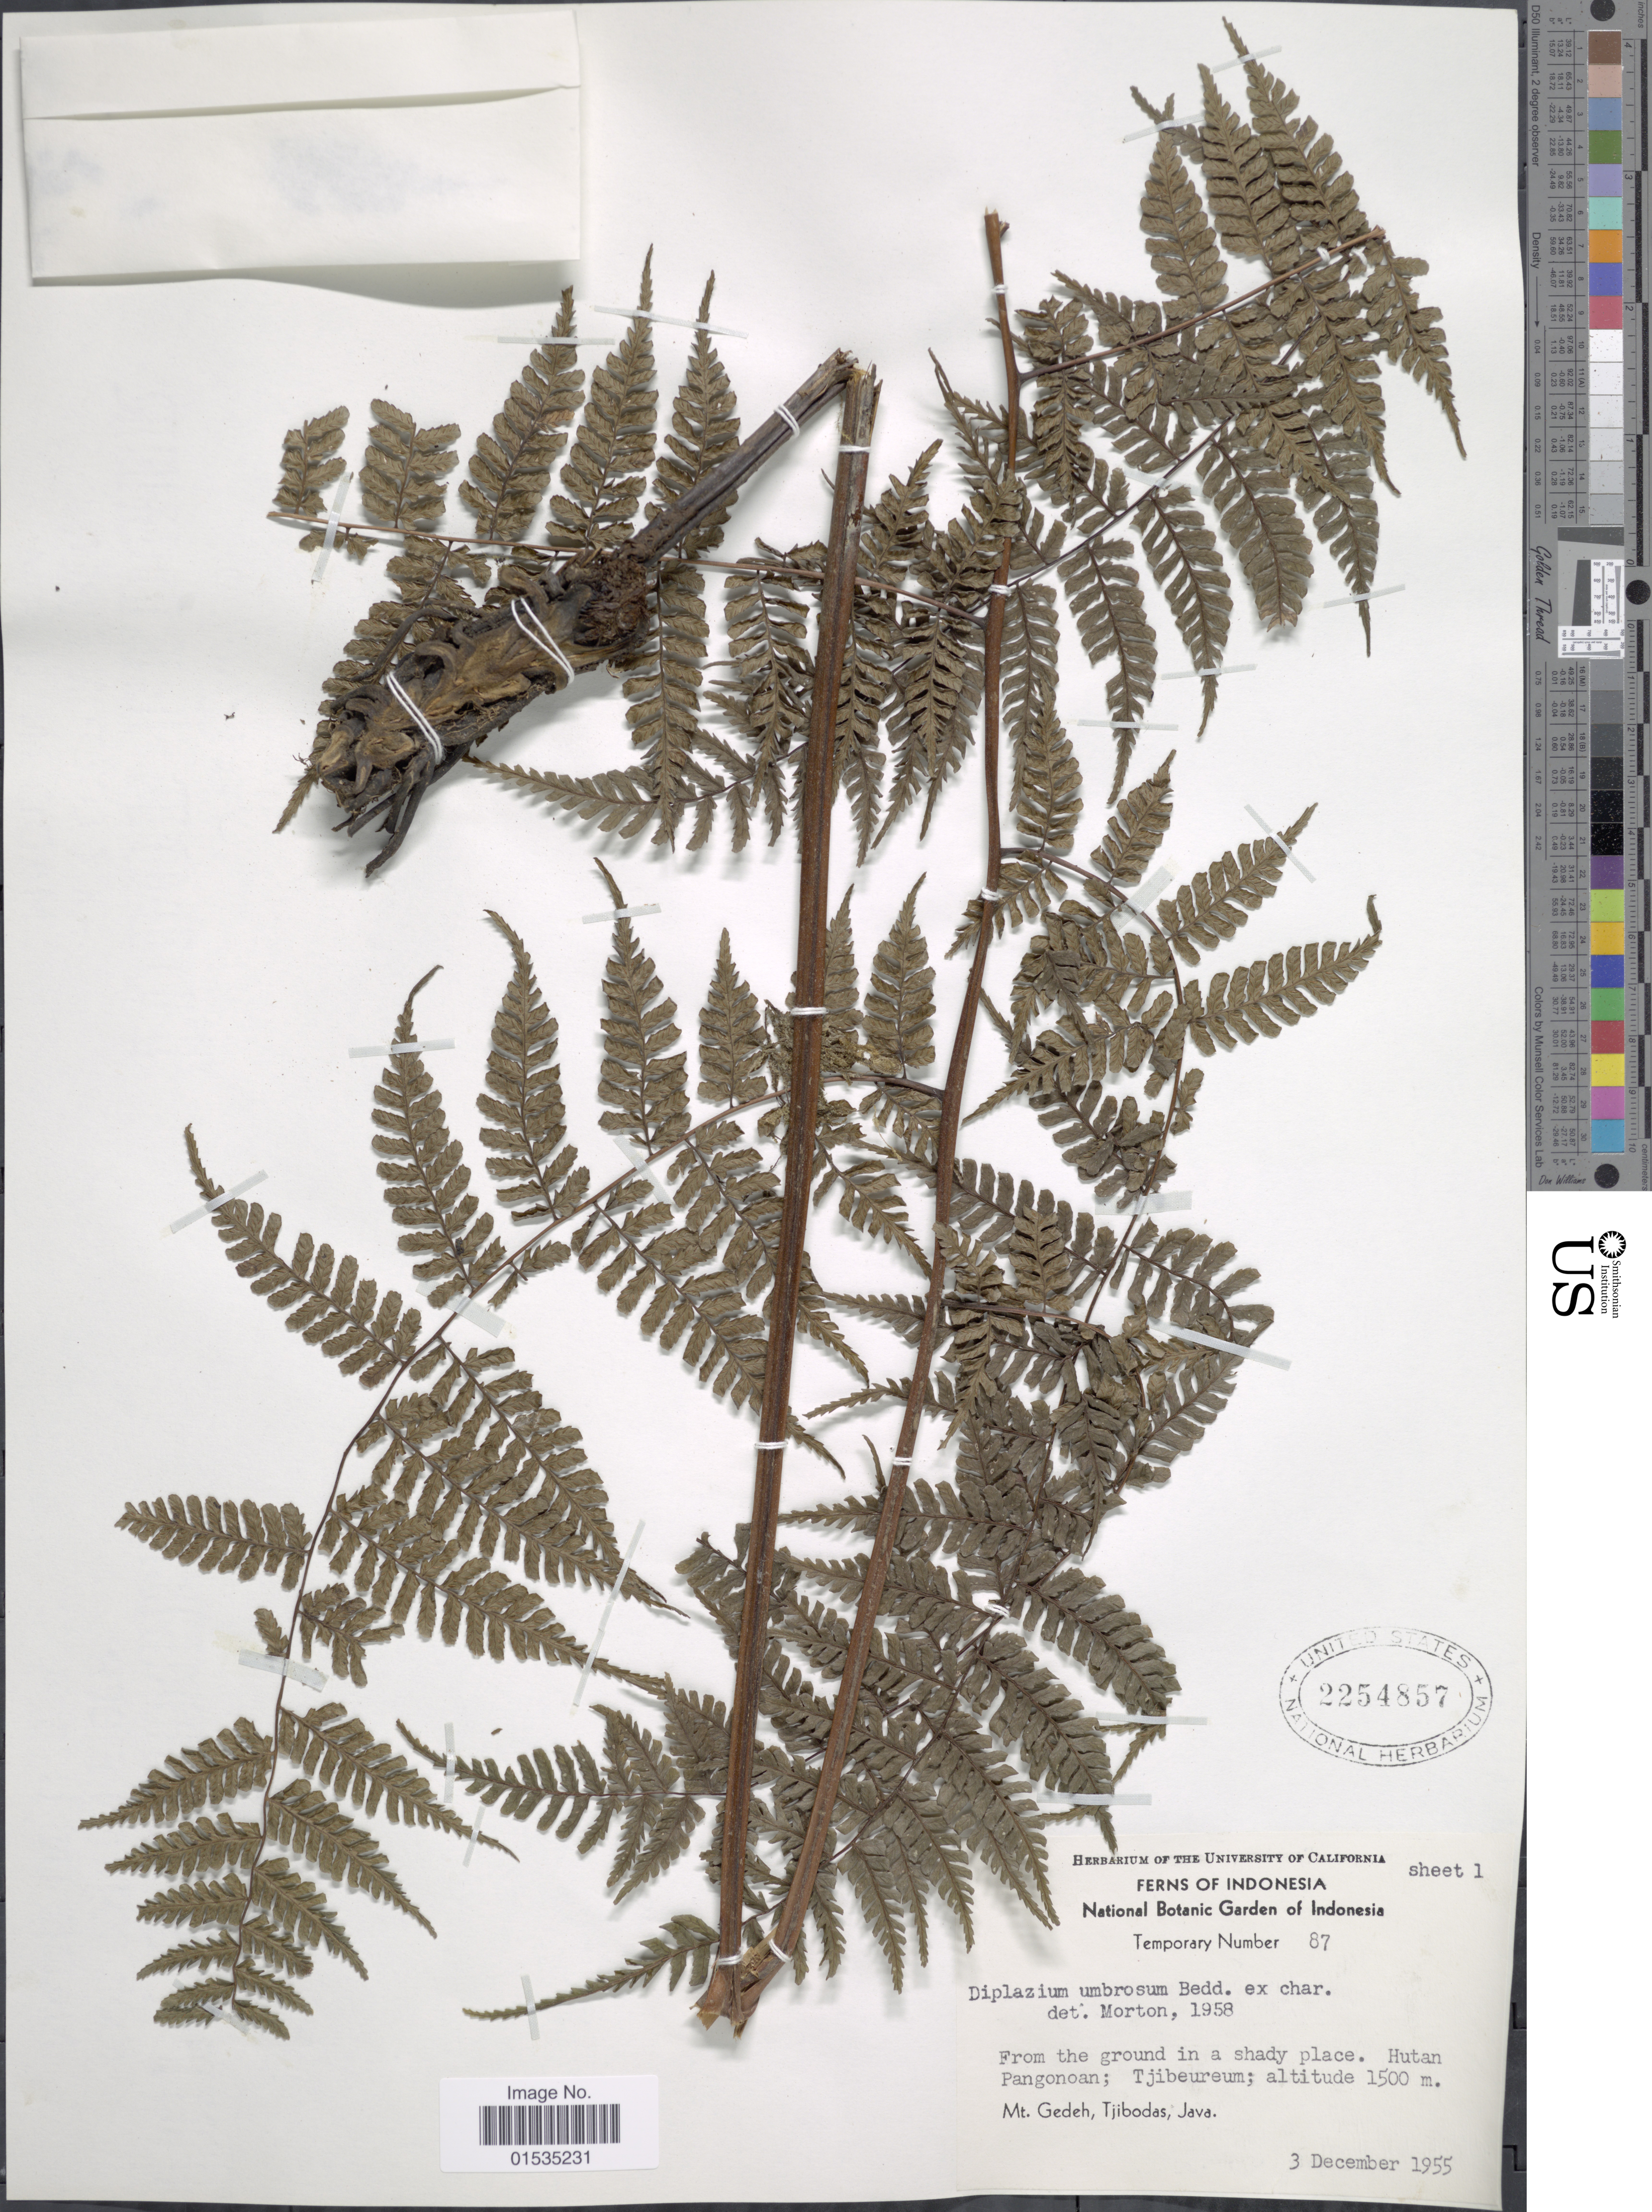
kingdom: Plantae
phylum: Tracheophyta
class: Polypodiopsida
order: Polypodiales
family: Athyriaceae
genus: Diplazium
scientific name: Diplazium umbrosum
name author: Willd.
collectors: National Botanic Garden of Indonesia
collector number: Temporary Number 87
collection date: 1955-12-03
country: Indonesia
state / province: Java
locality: Mt. Gedeh, Tjibodas, Hutan Pangonoan, Tjibeureum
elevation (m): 1500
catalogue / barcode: US 2254857